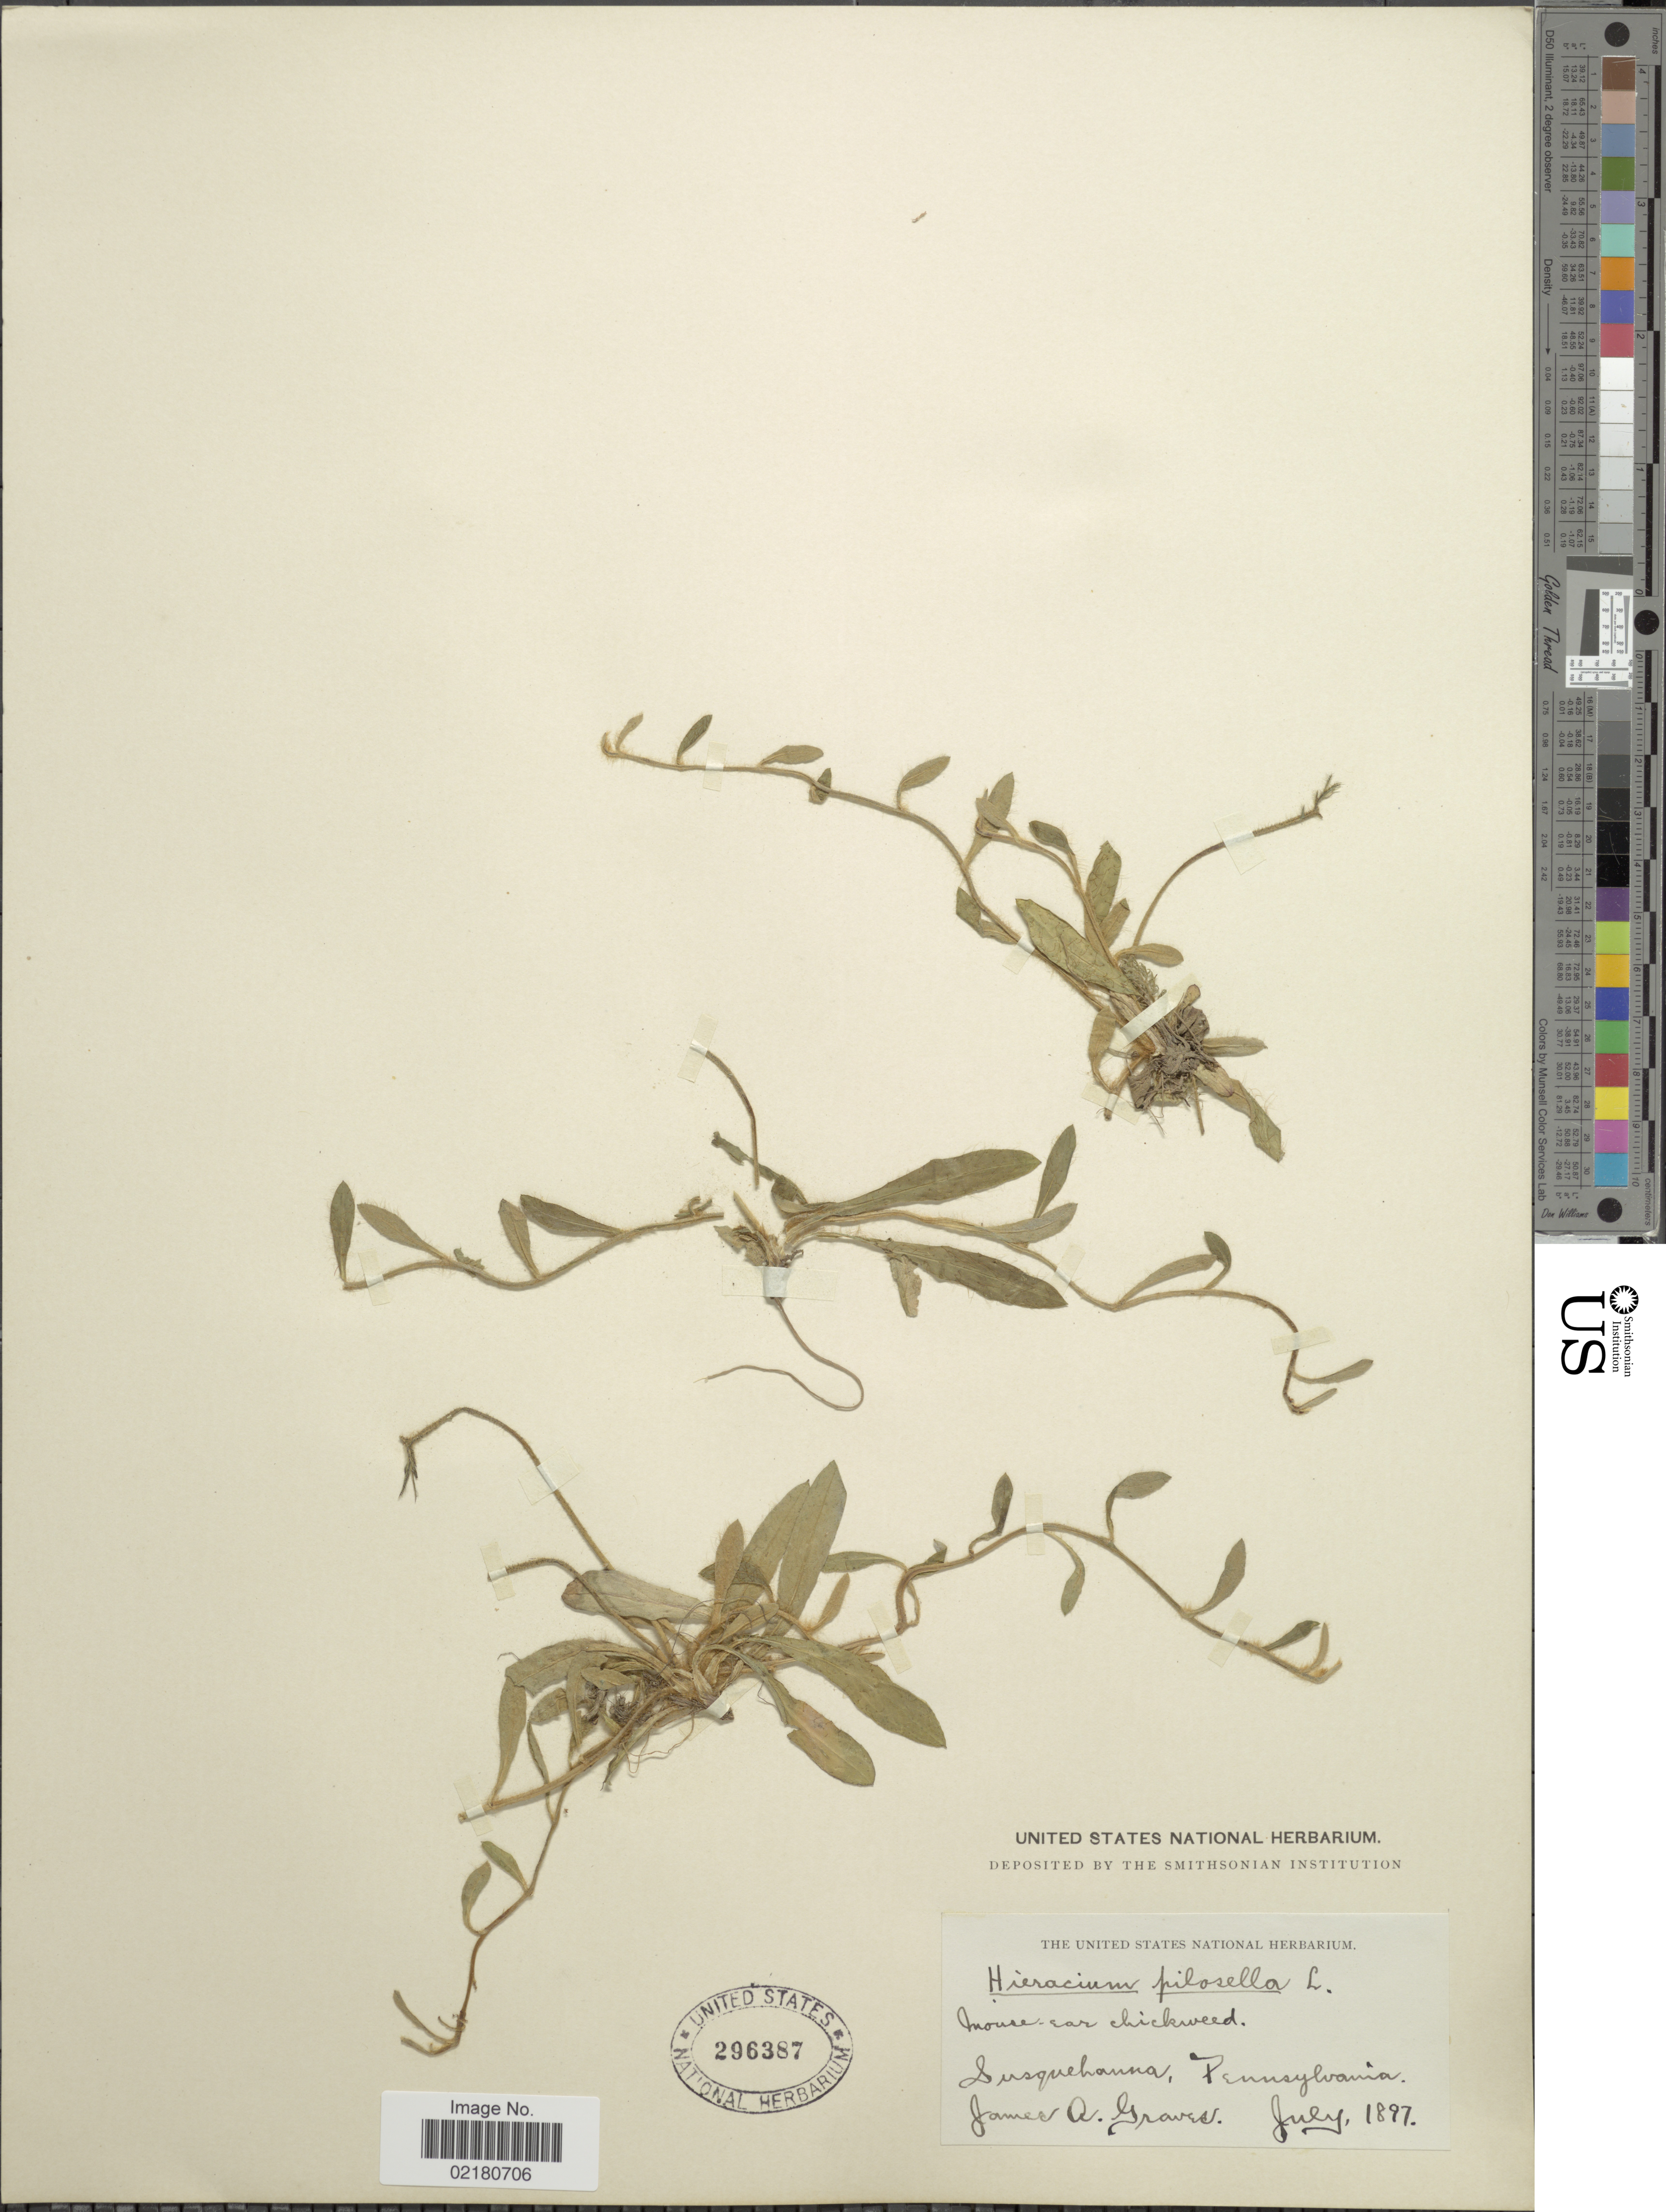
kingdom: Plantae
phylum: Tracheophyta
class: Magnoliopsida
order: Asterales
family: Asteraceae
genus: Pilosella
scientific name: Pilosella officinarum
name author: Vaill.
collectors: J. Graves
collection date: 1897-07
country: United States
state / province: Pennsylvania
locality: Susquehanna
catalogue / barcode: US 296387